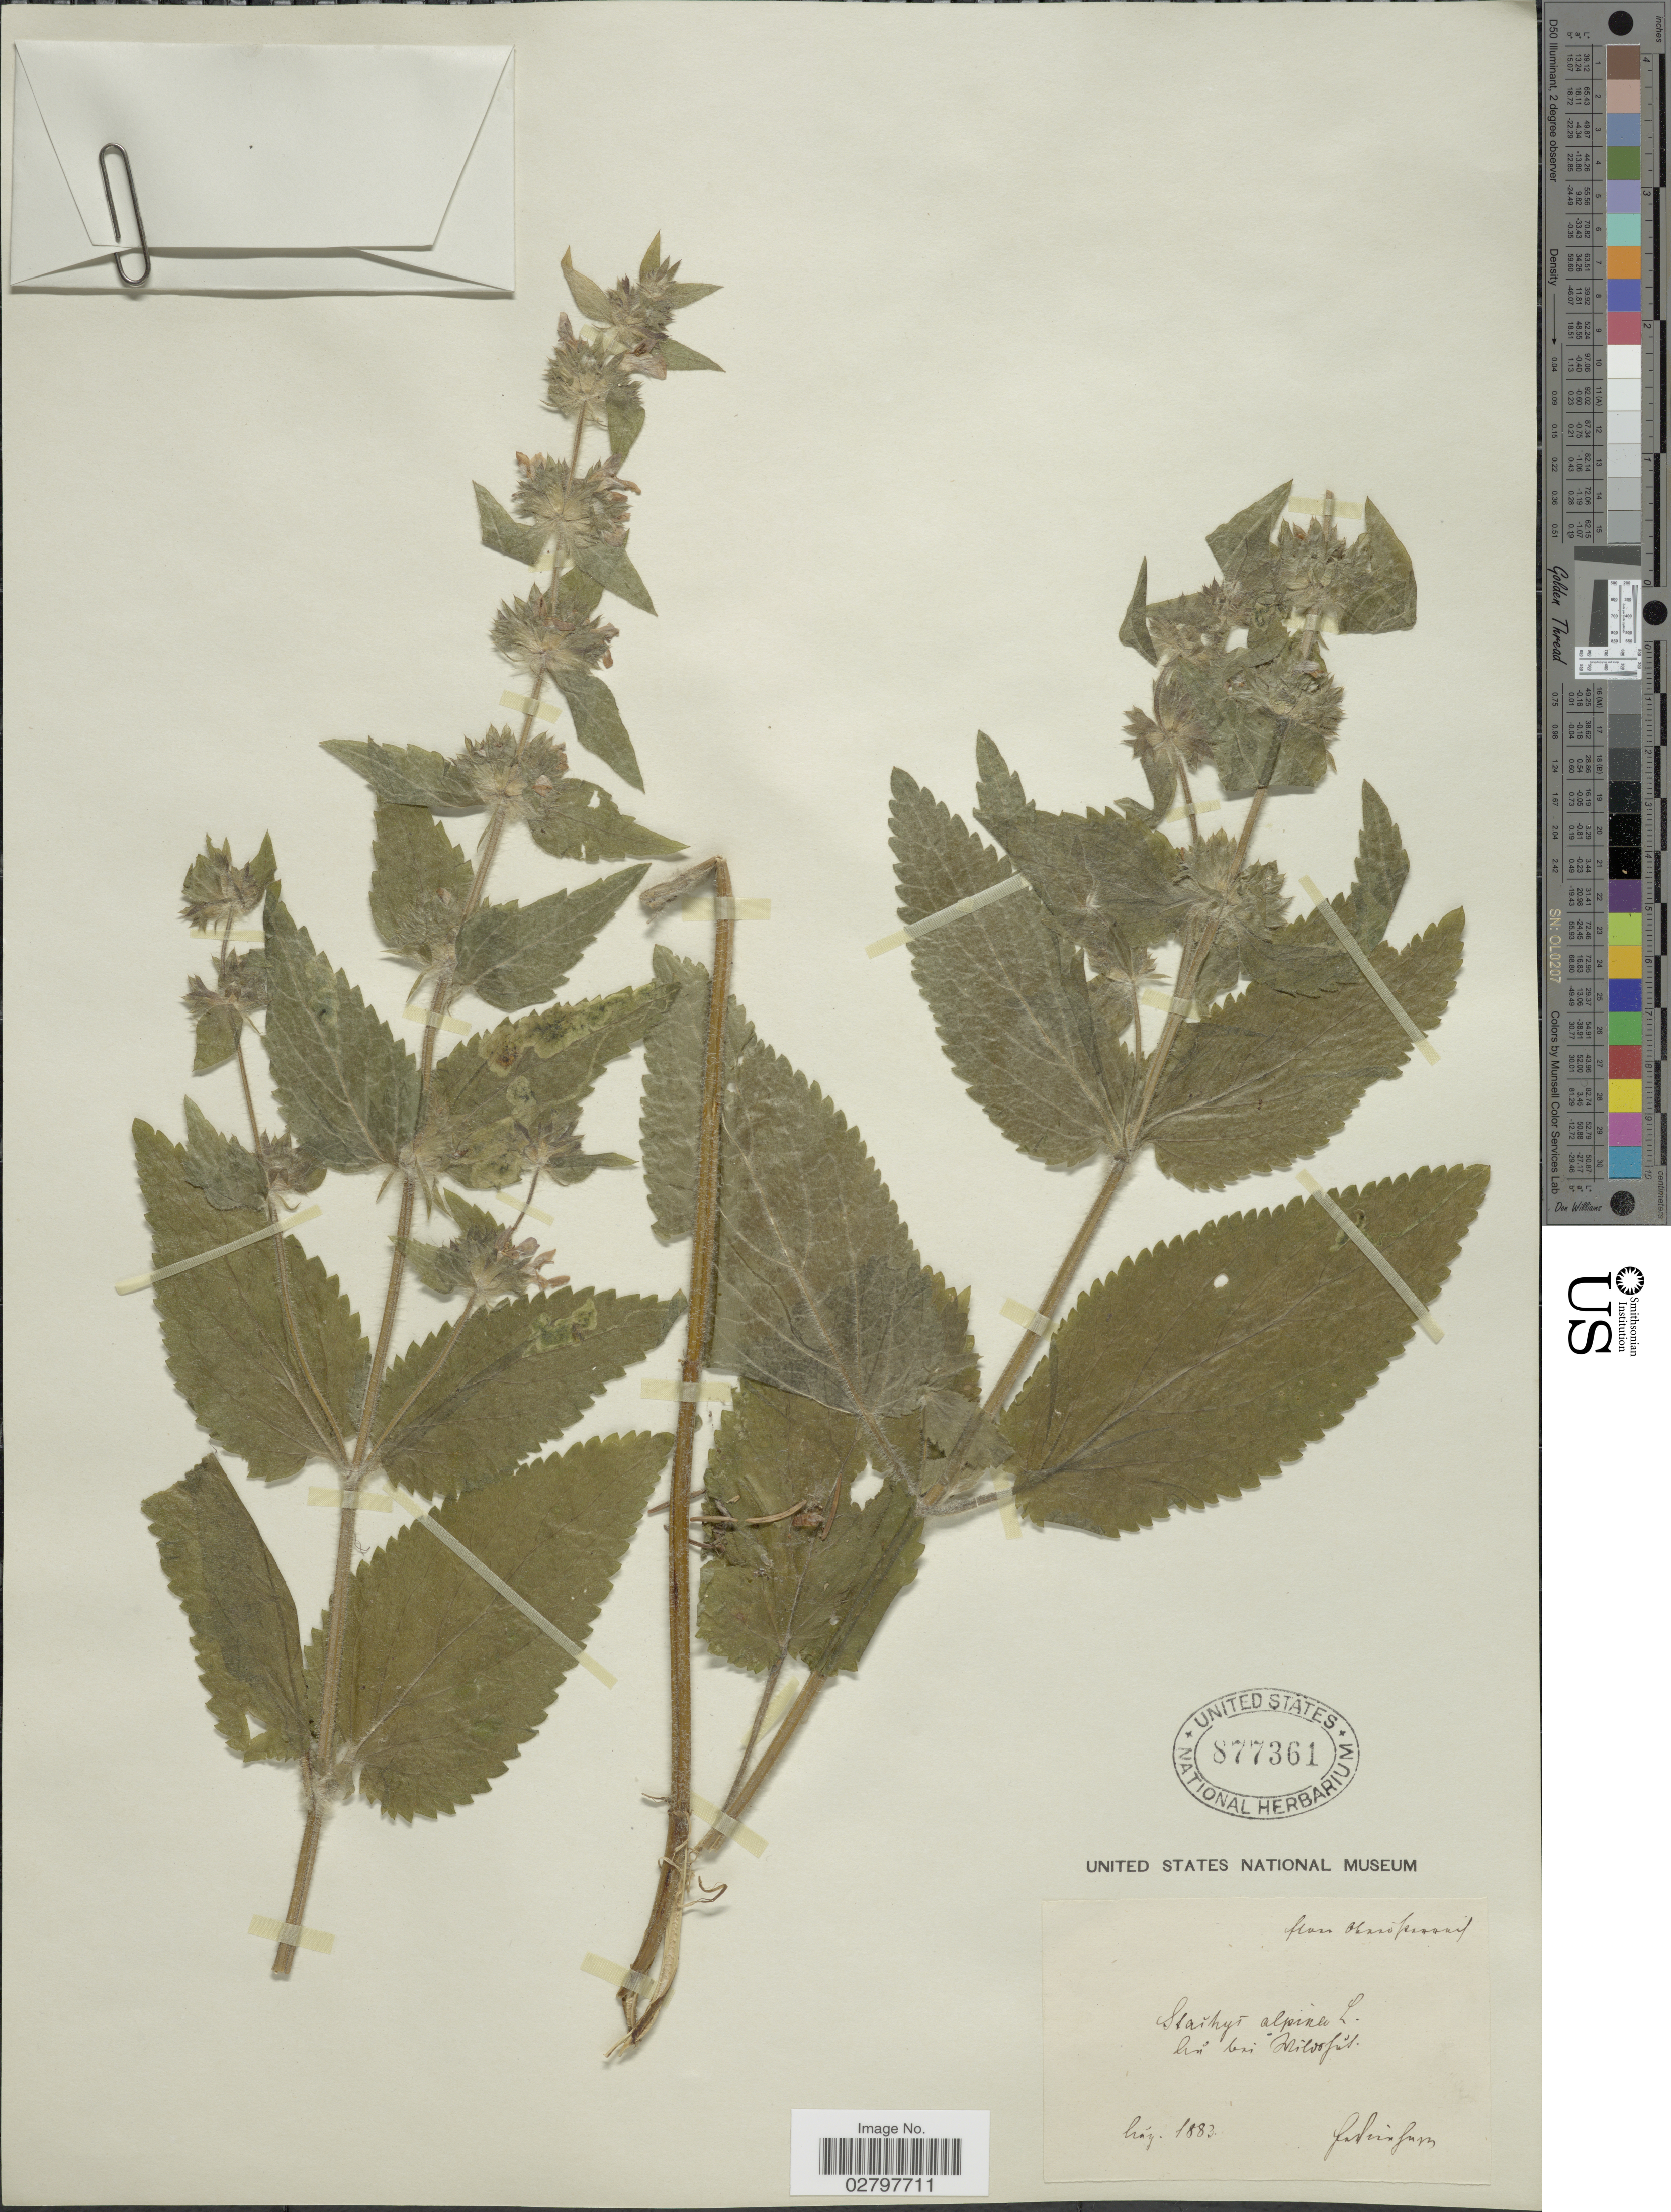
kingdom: Plantae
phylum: Tracheophyta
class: Magnoliopsida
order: Lamiales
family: Lamiaceae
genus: Stachys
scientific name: Stachys alpina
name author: L.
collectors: F. Vierhapper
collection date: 1883-08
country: Austria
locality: Flora Oberösterreich, Au bei Wildshut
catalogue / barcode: US 877361